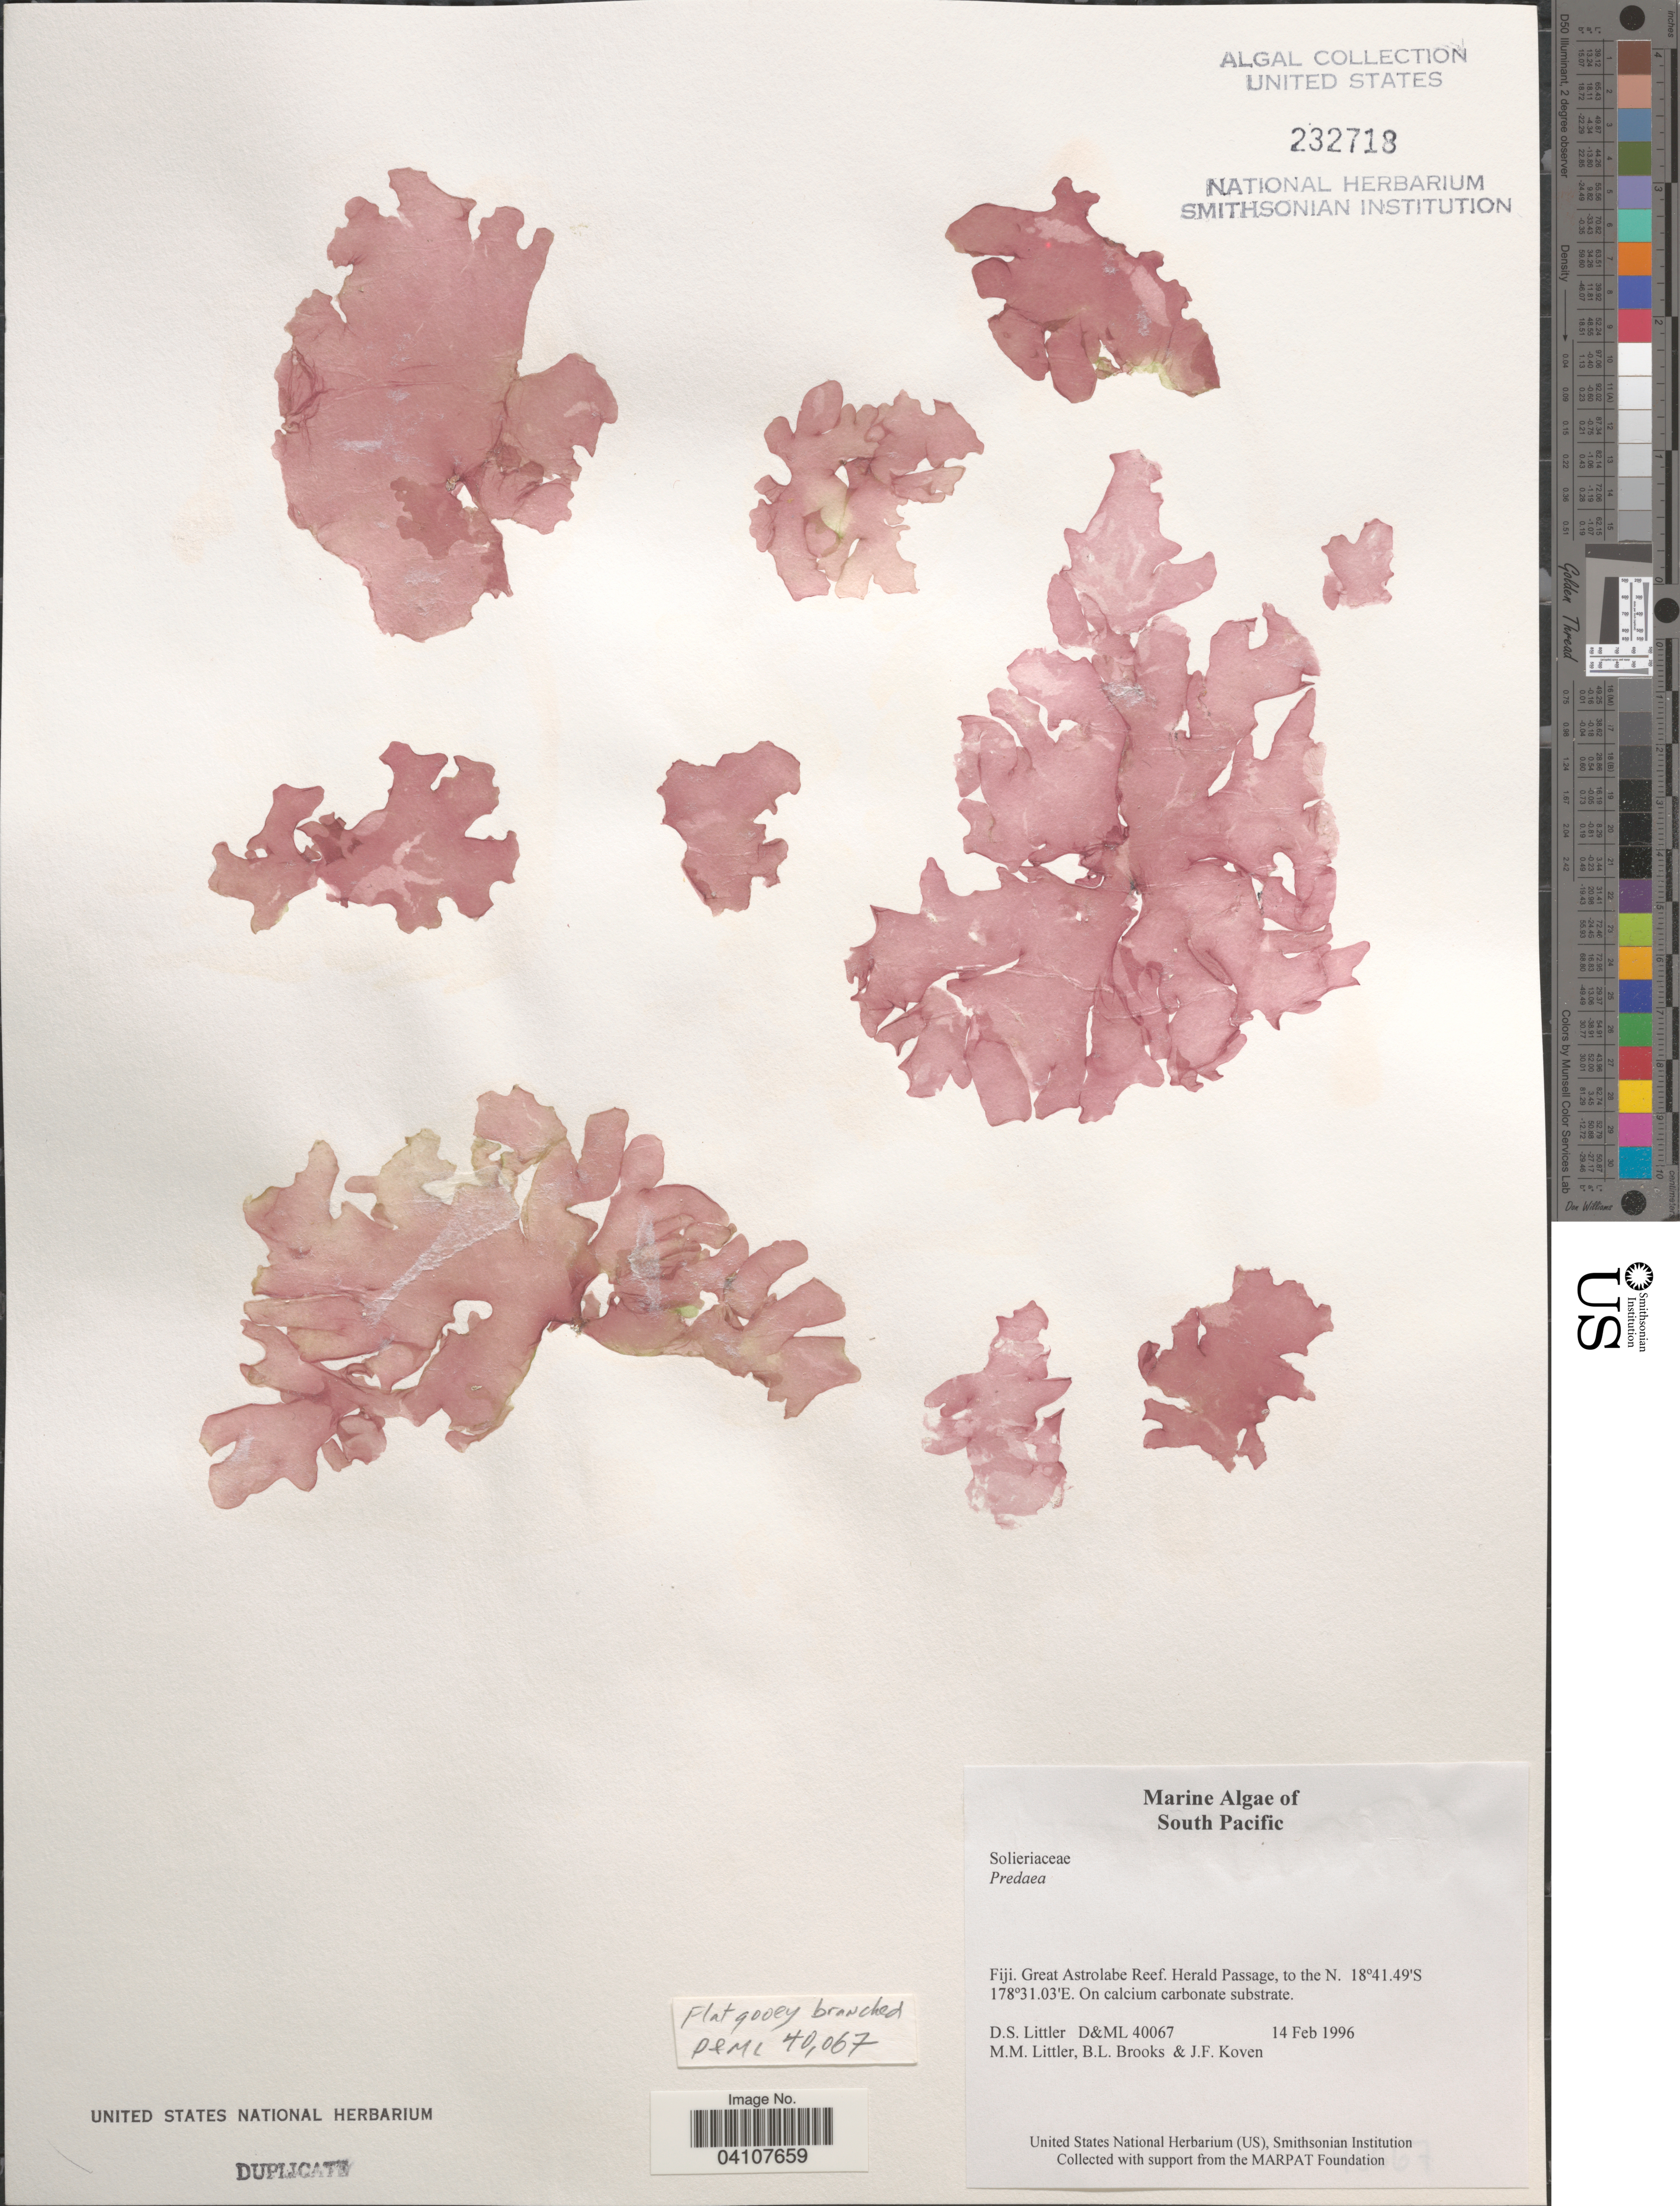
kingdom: Plantae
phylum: Rhodophyta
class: Florideophyceae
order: Nemastomatales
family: Nemastomataceae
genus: Predaea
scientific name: Predaea sp.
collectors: D. S. Littler, B. Brooks & J. Koven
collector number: D&ML40067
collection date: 1996-02-14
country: Fiji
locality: South Pacific. Great Astrolabe Reef. Herald Passage, to the N.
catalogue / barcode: US 232718